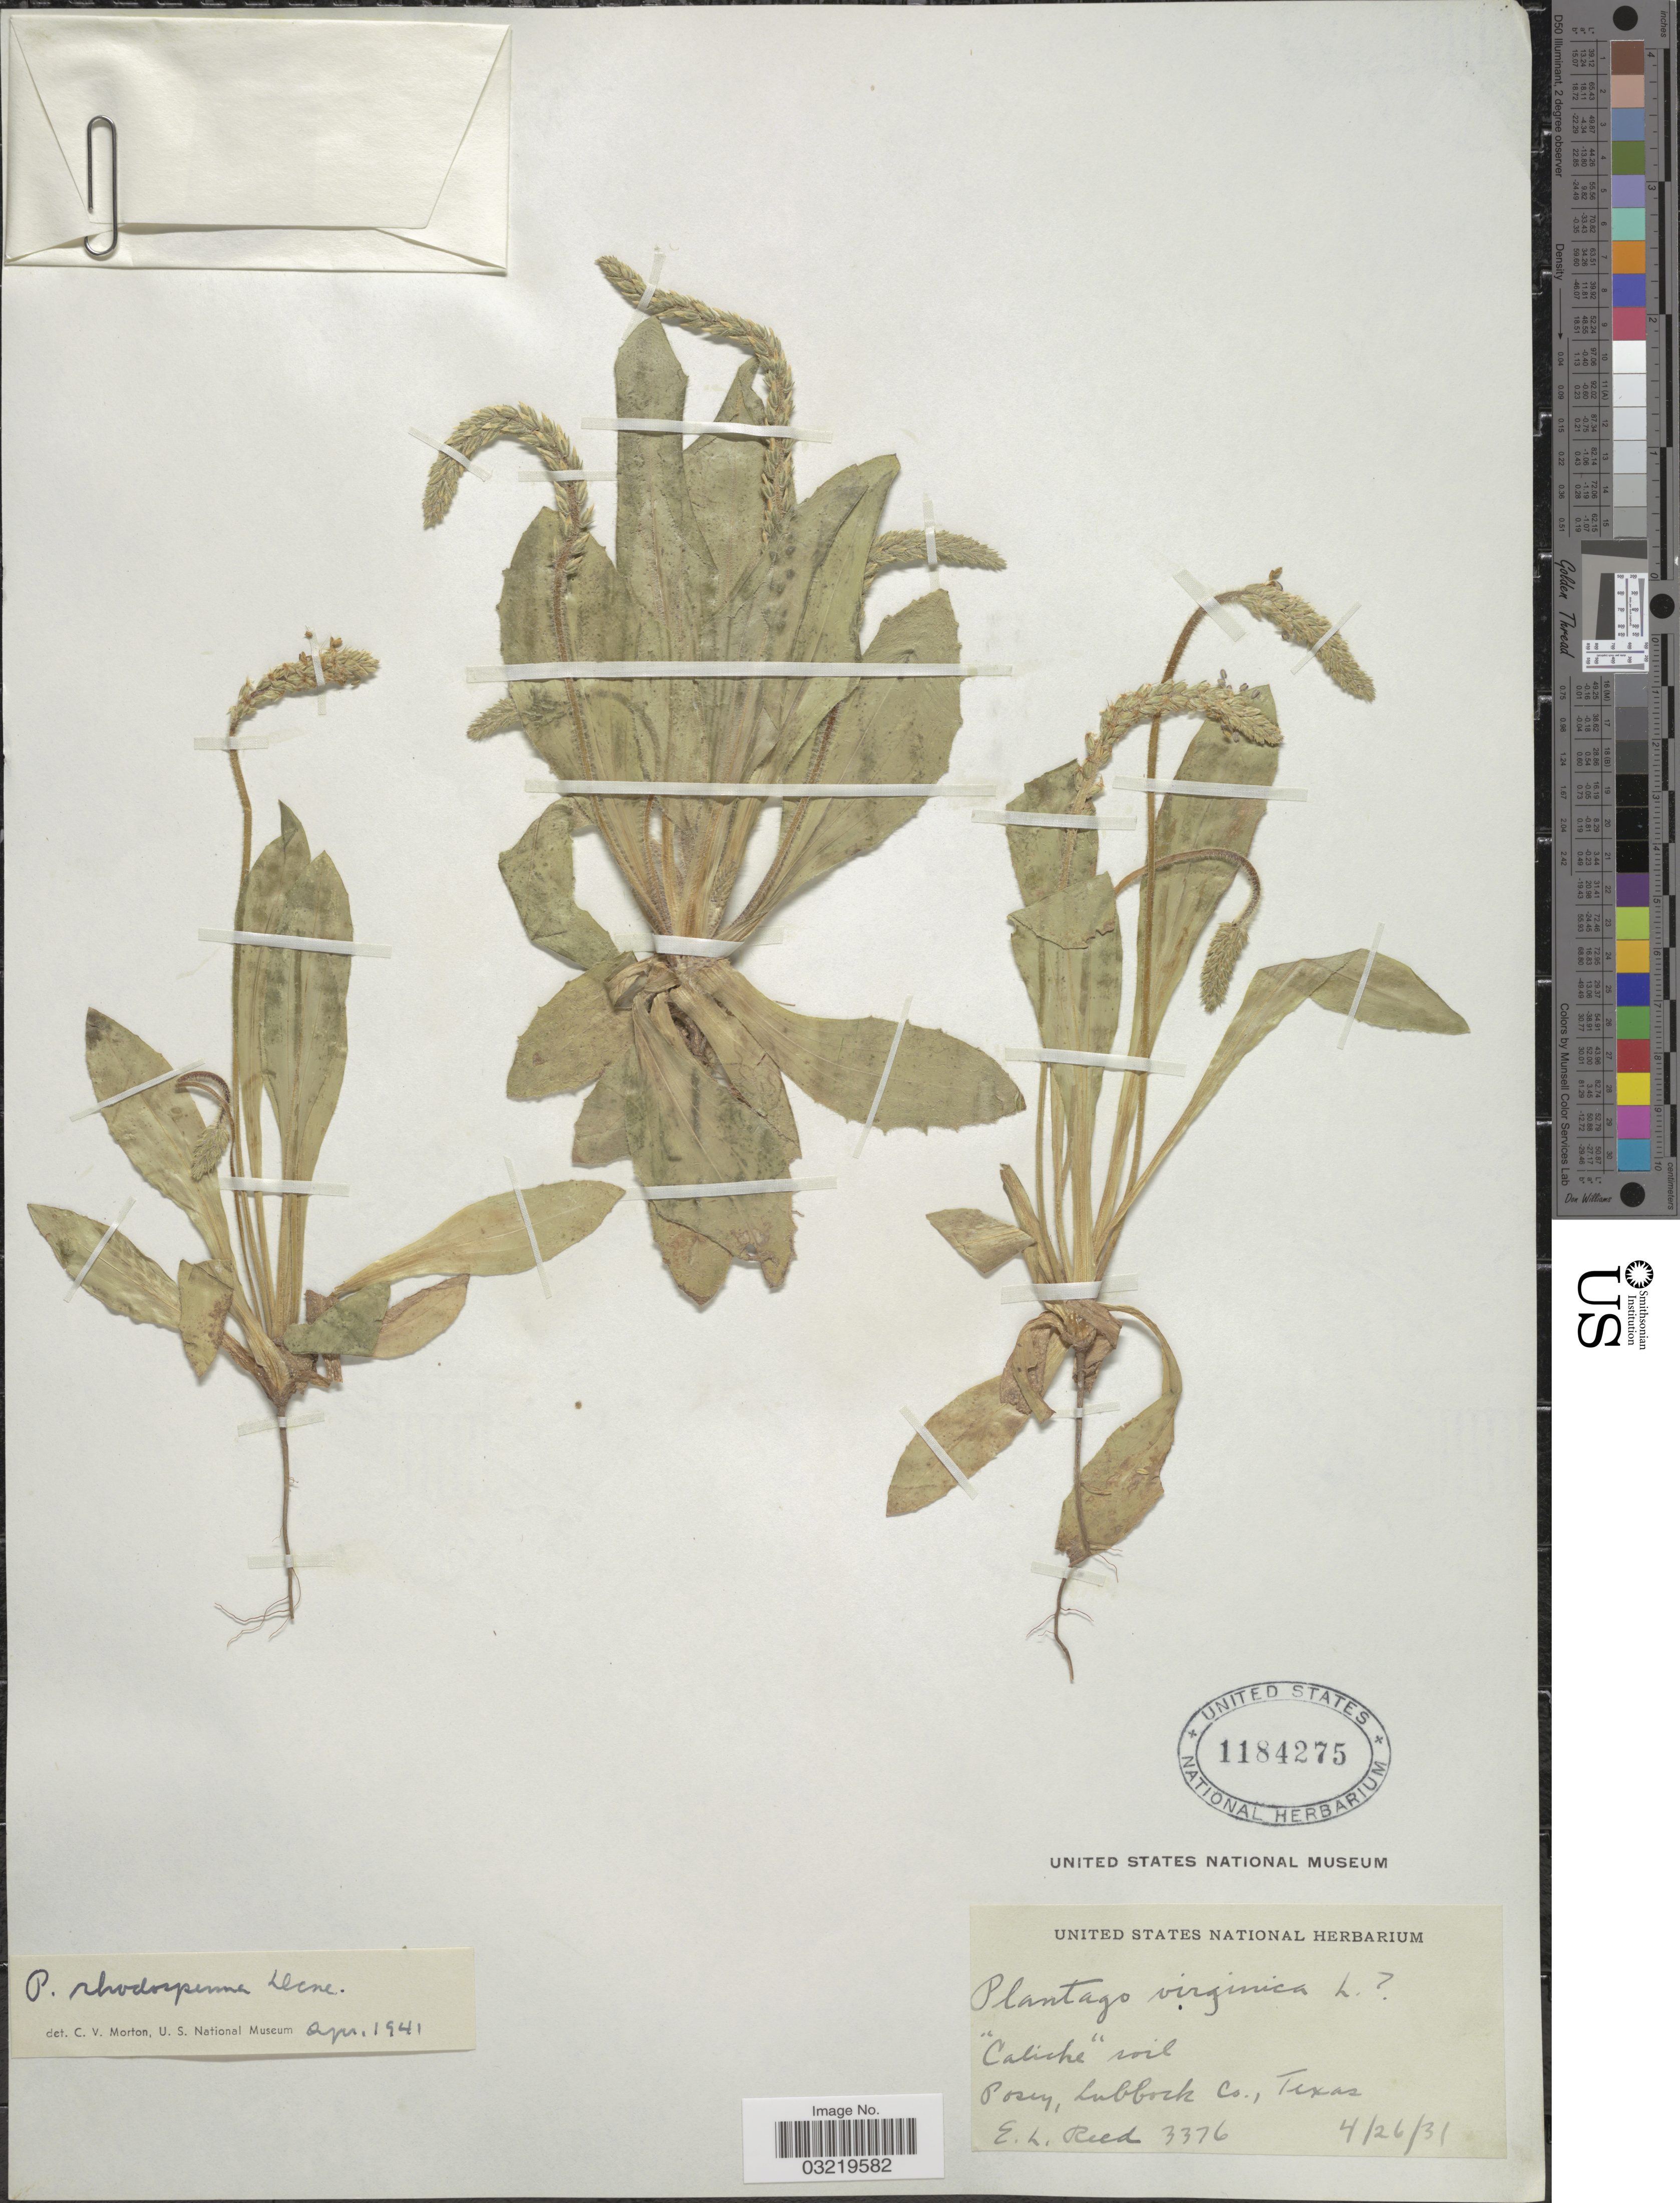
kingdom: Plantae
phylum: Tracheophyta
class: Magnoliopsida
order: Lamiales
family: Plantaginaceae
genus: Plantago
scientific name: Plantago rhodosperma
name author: Decne.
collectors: E. Reed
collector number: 3376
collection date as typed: Transcribed d/m/y: 26/4/31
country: United States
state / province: Texas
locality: Posey, Lubbock Co.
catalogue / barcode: US 1184275